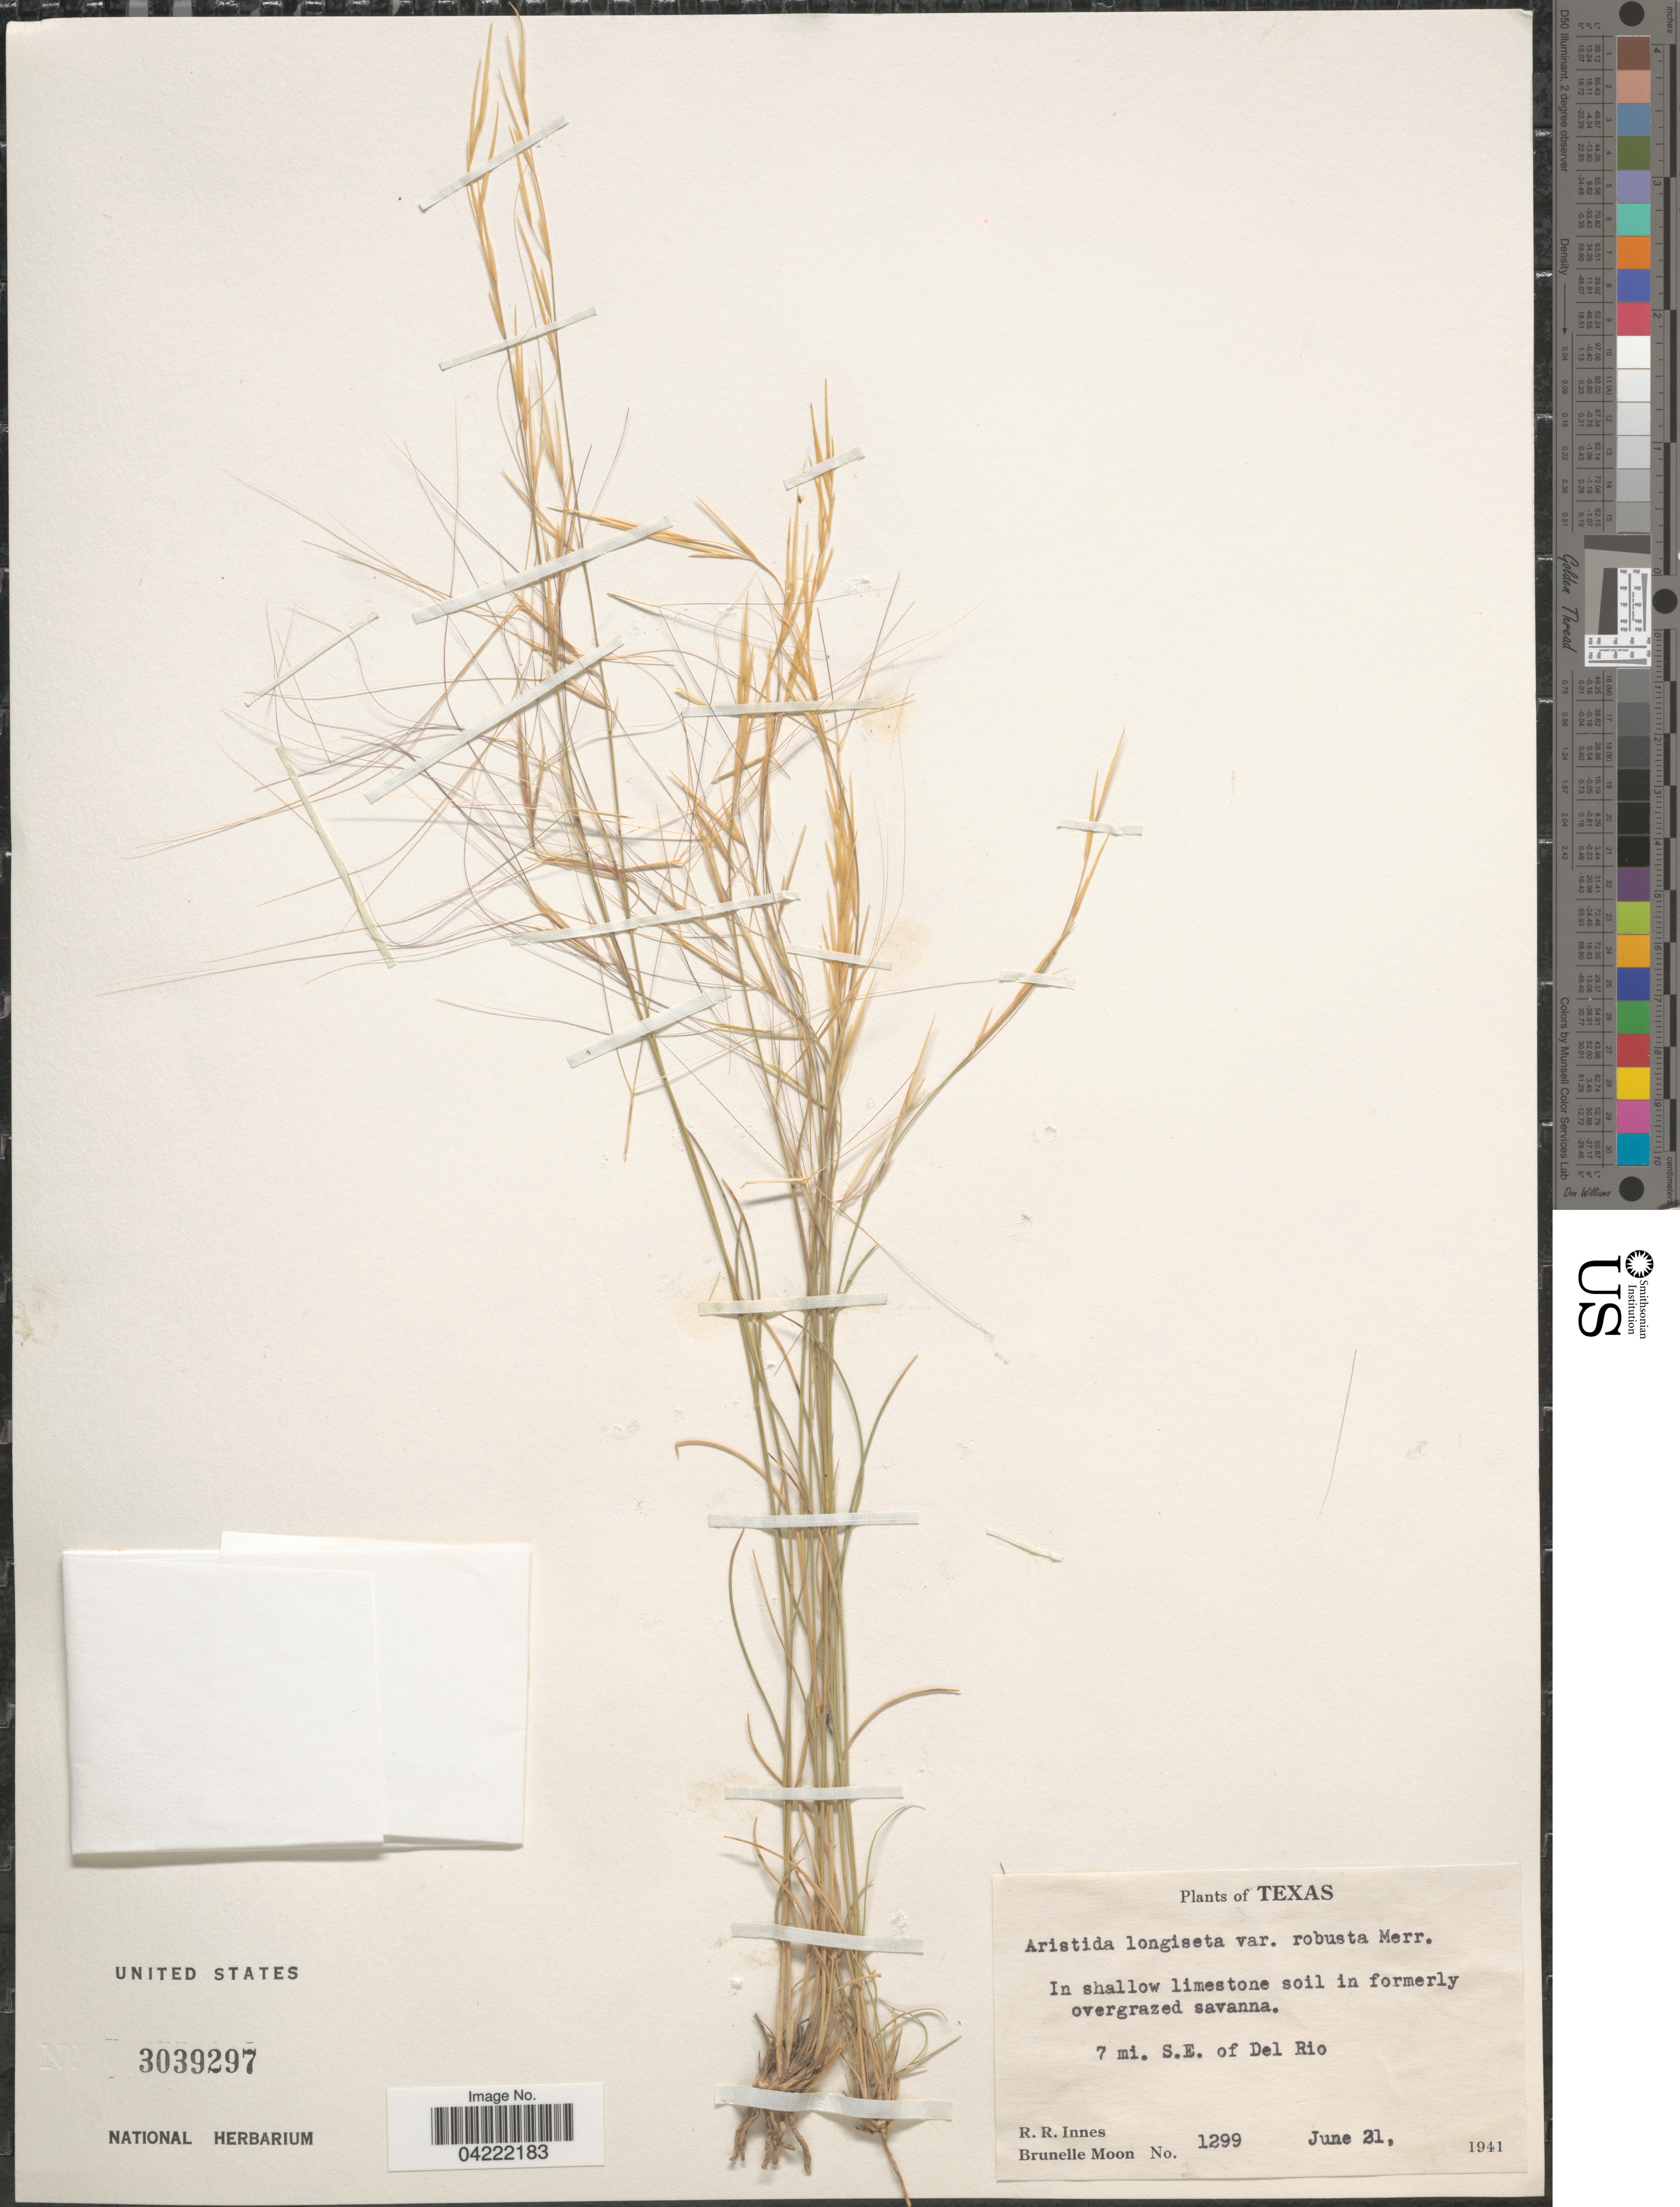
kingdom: Plantae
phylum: Tracheophyta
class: Liliopsida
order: Poales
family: Poaceae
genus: Aristida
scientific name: Aristida purpurea var. longiseta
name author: (Steud.) Vasey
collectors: R. Rose-Innes & B. Moon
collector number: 1299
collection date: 1941-06-21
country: United States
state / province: Texas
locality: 7 mi. S.E. of Del Rio.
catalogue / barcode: US 3039297